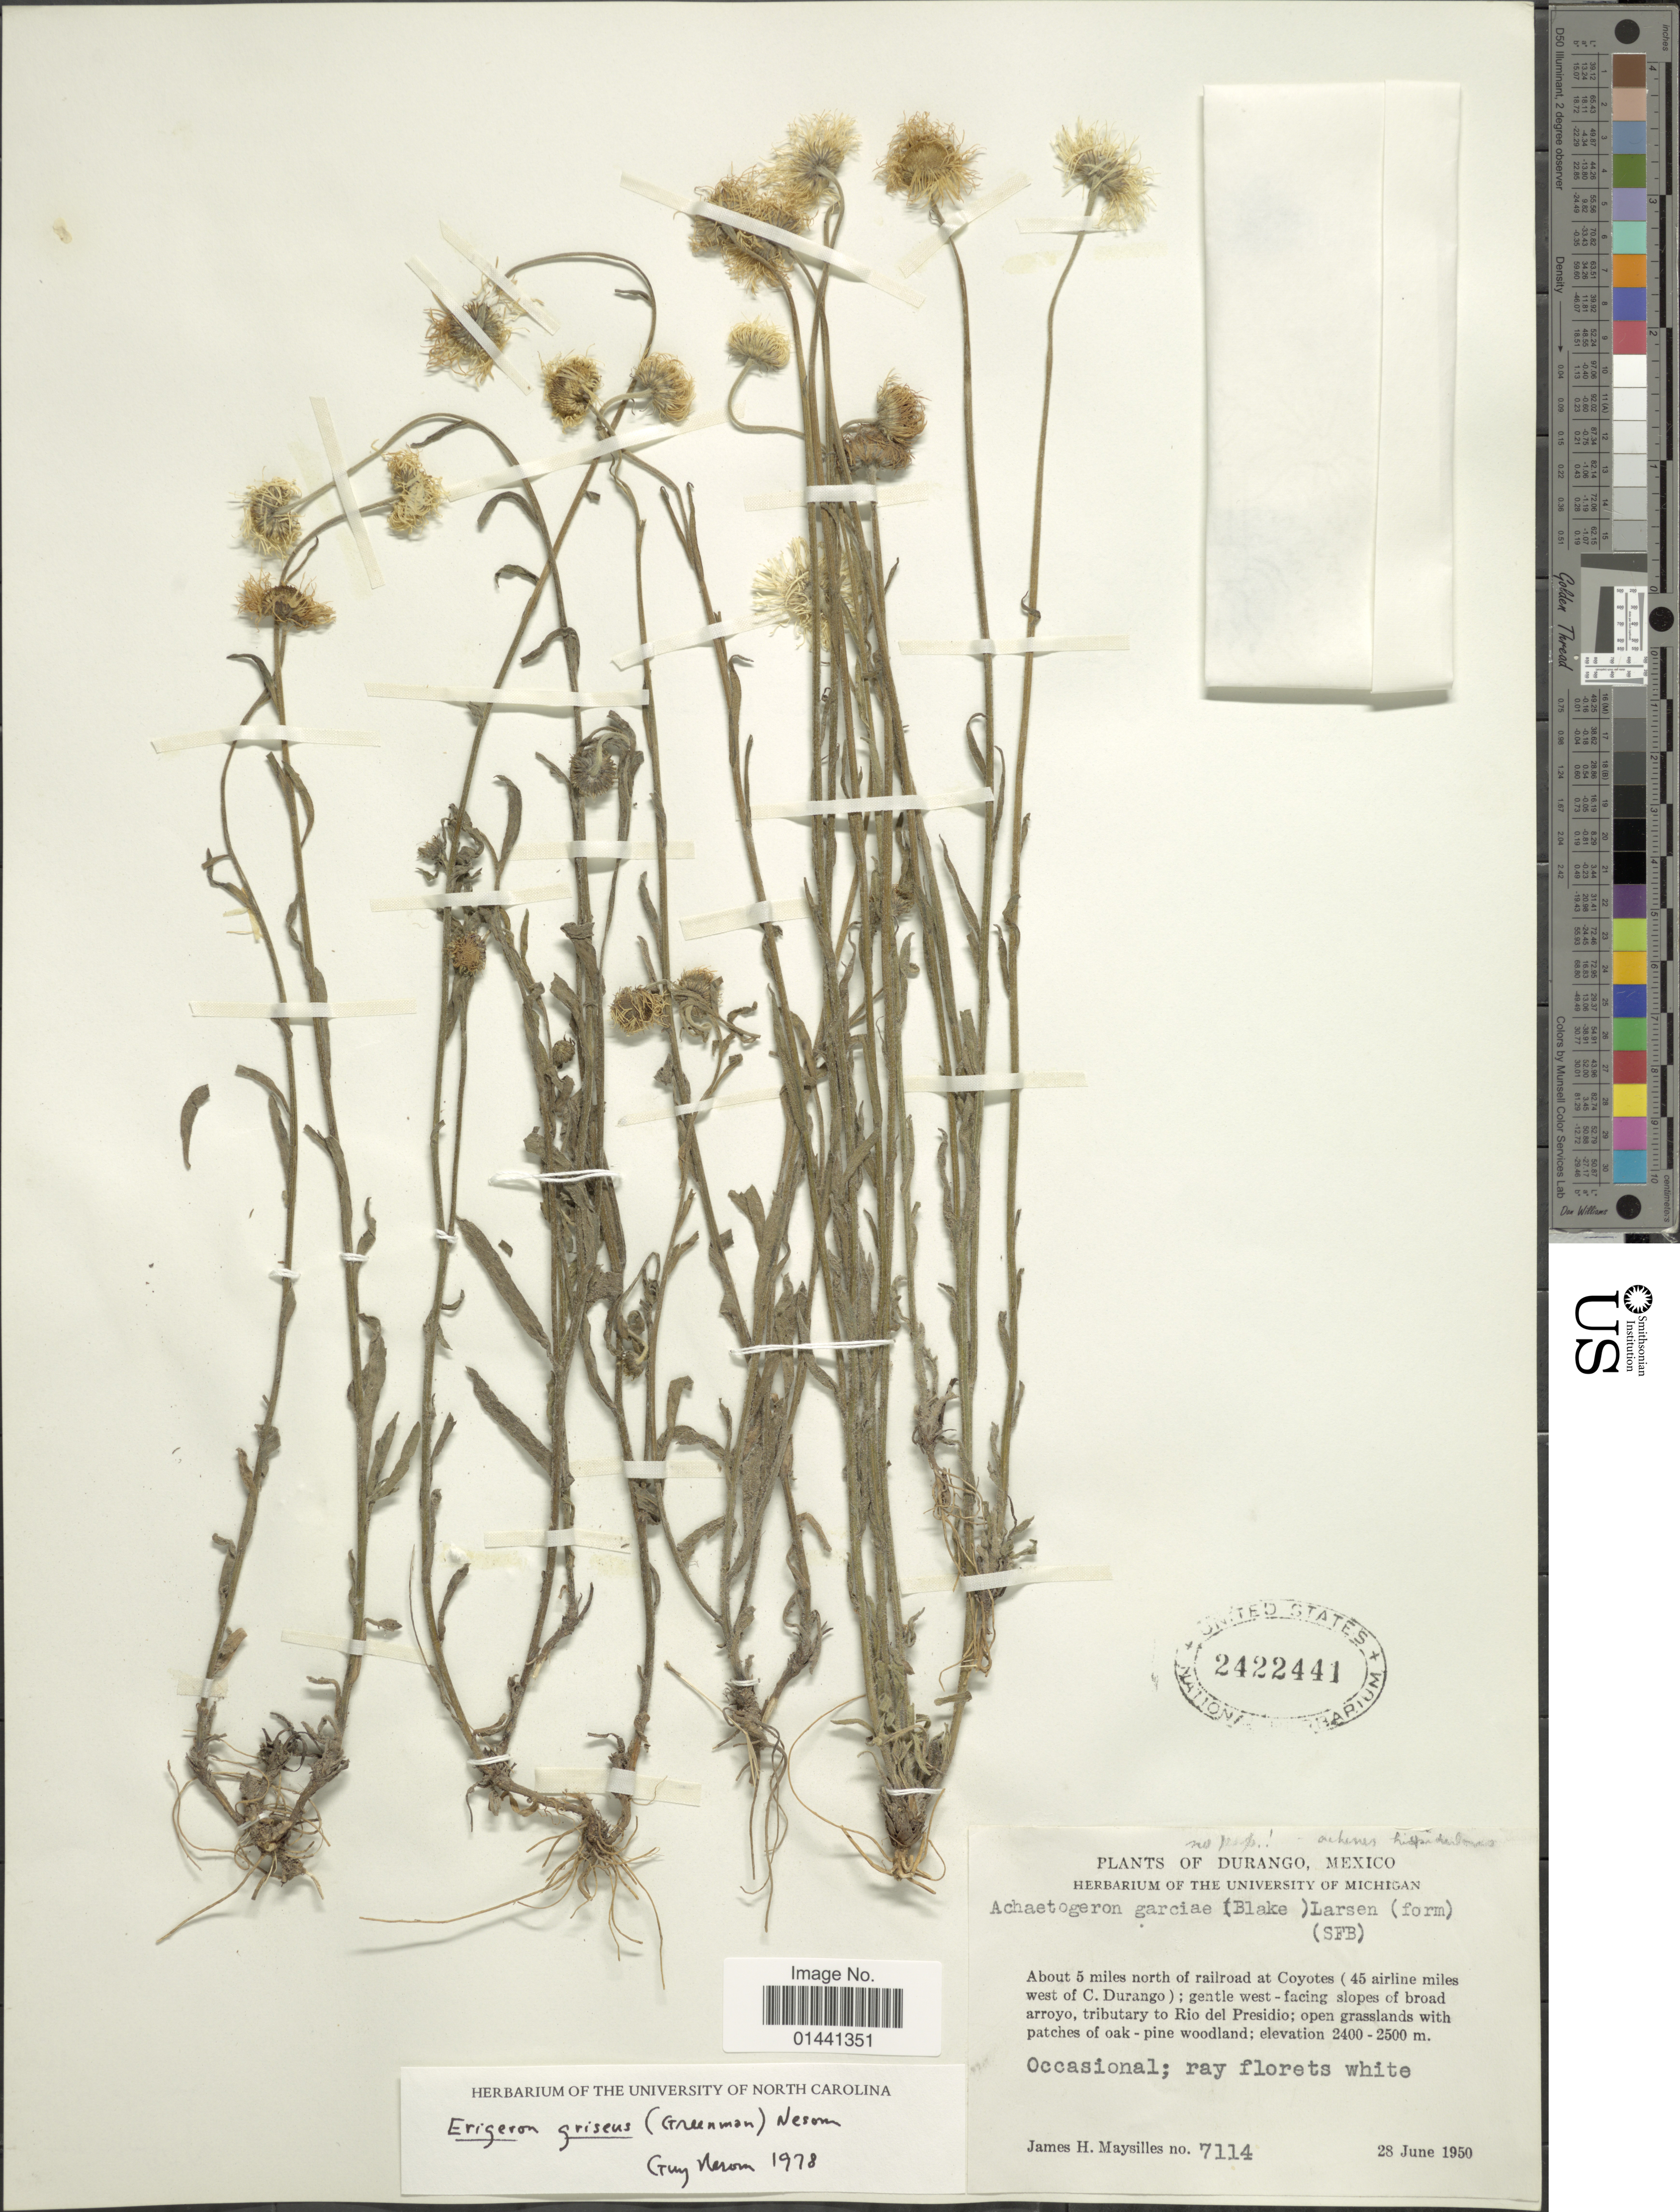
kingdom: Plantae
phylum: Tracheophyta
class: Magnoliopsida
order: Asterales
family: Asteraceae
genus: Erigeron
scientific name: Erigeron griseus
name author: (Greenm.) G.L. Nesom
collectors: J. Maysilles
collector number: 7114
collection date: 1950-06-28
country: Mexico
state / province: Durango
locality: About 5 miles north of railroad at Coyotes 945 airlines miles west of C. Durango; gentle west-facing slopes of broad arroyo, tributary to Rio del Presidio; open grasslands with patches of oak-pine woodland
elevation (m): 2400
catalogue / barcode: US 2422441